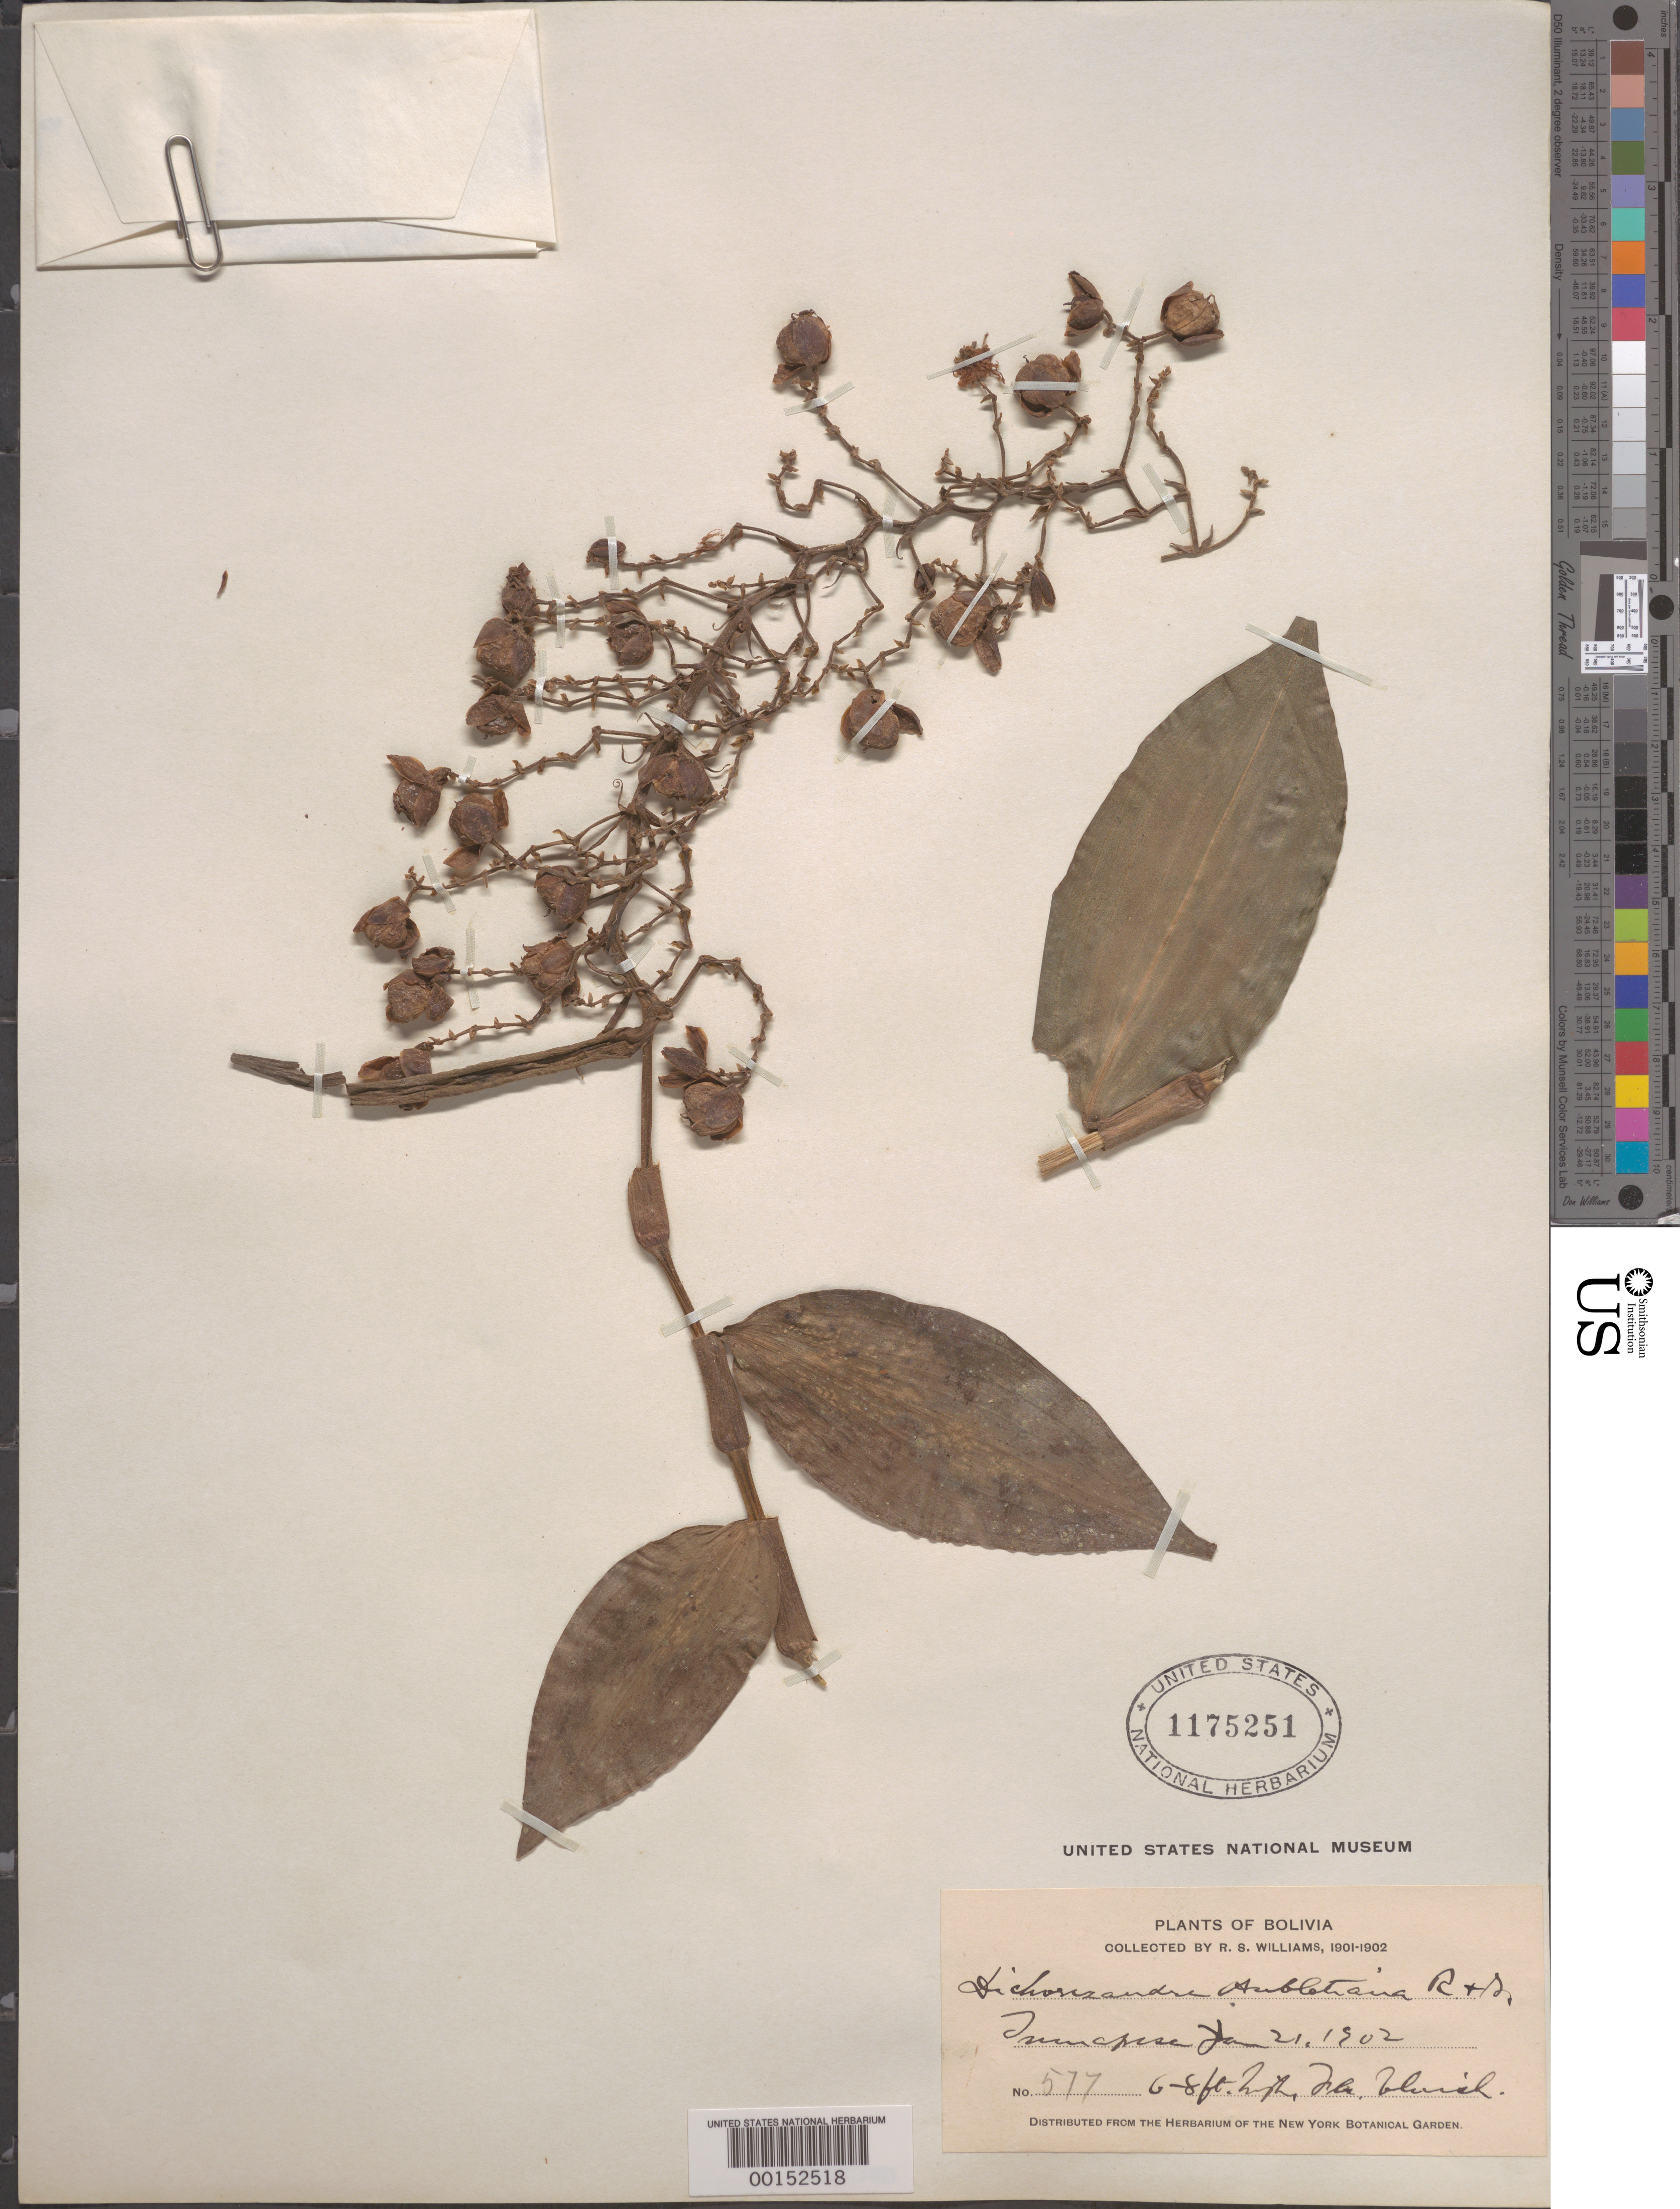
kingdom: Plantae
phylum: Tracheophyta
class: Liliopsida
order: Commelinales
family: Commelinaceae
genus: Dichorisandra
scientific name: Dichorisandra hexandra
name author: (Aubl.) Standl.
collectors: R. S. Williams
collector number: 577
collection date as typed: Jan. 21, 1902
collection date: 1902-01-21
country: Bolivia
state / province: La Paz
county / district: Iturralde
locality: Tumupasa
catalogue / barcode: US 1175251